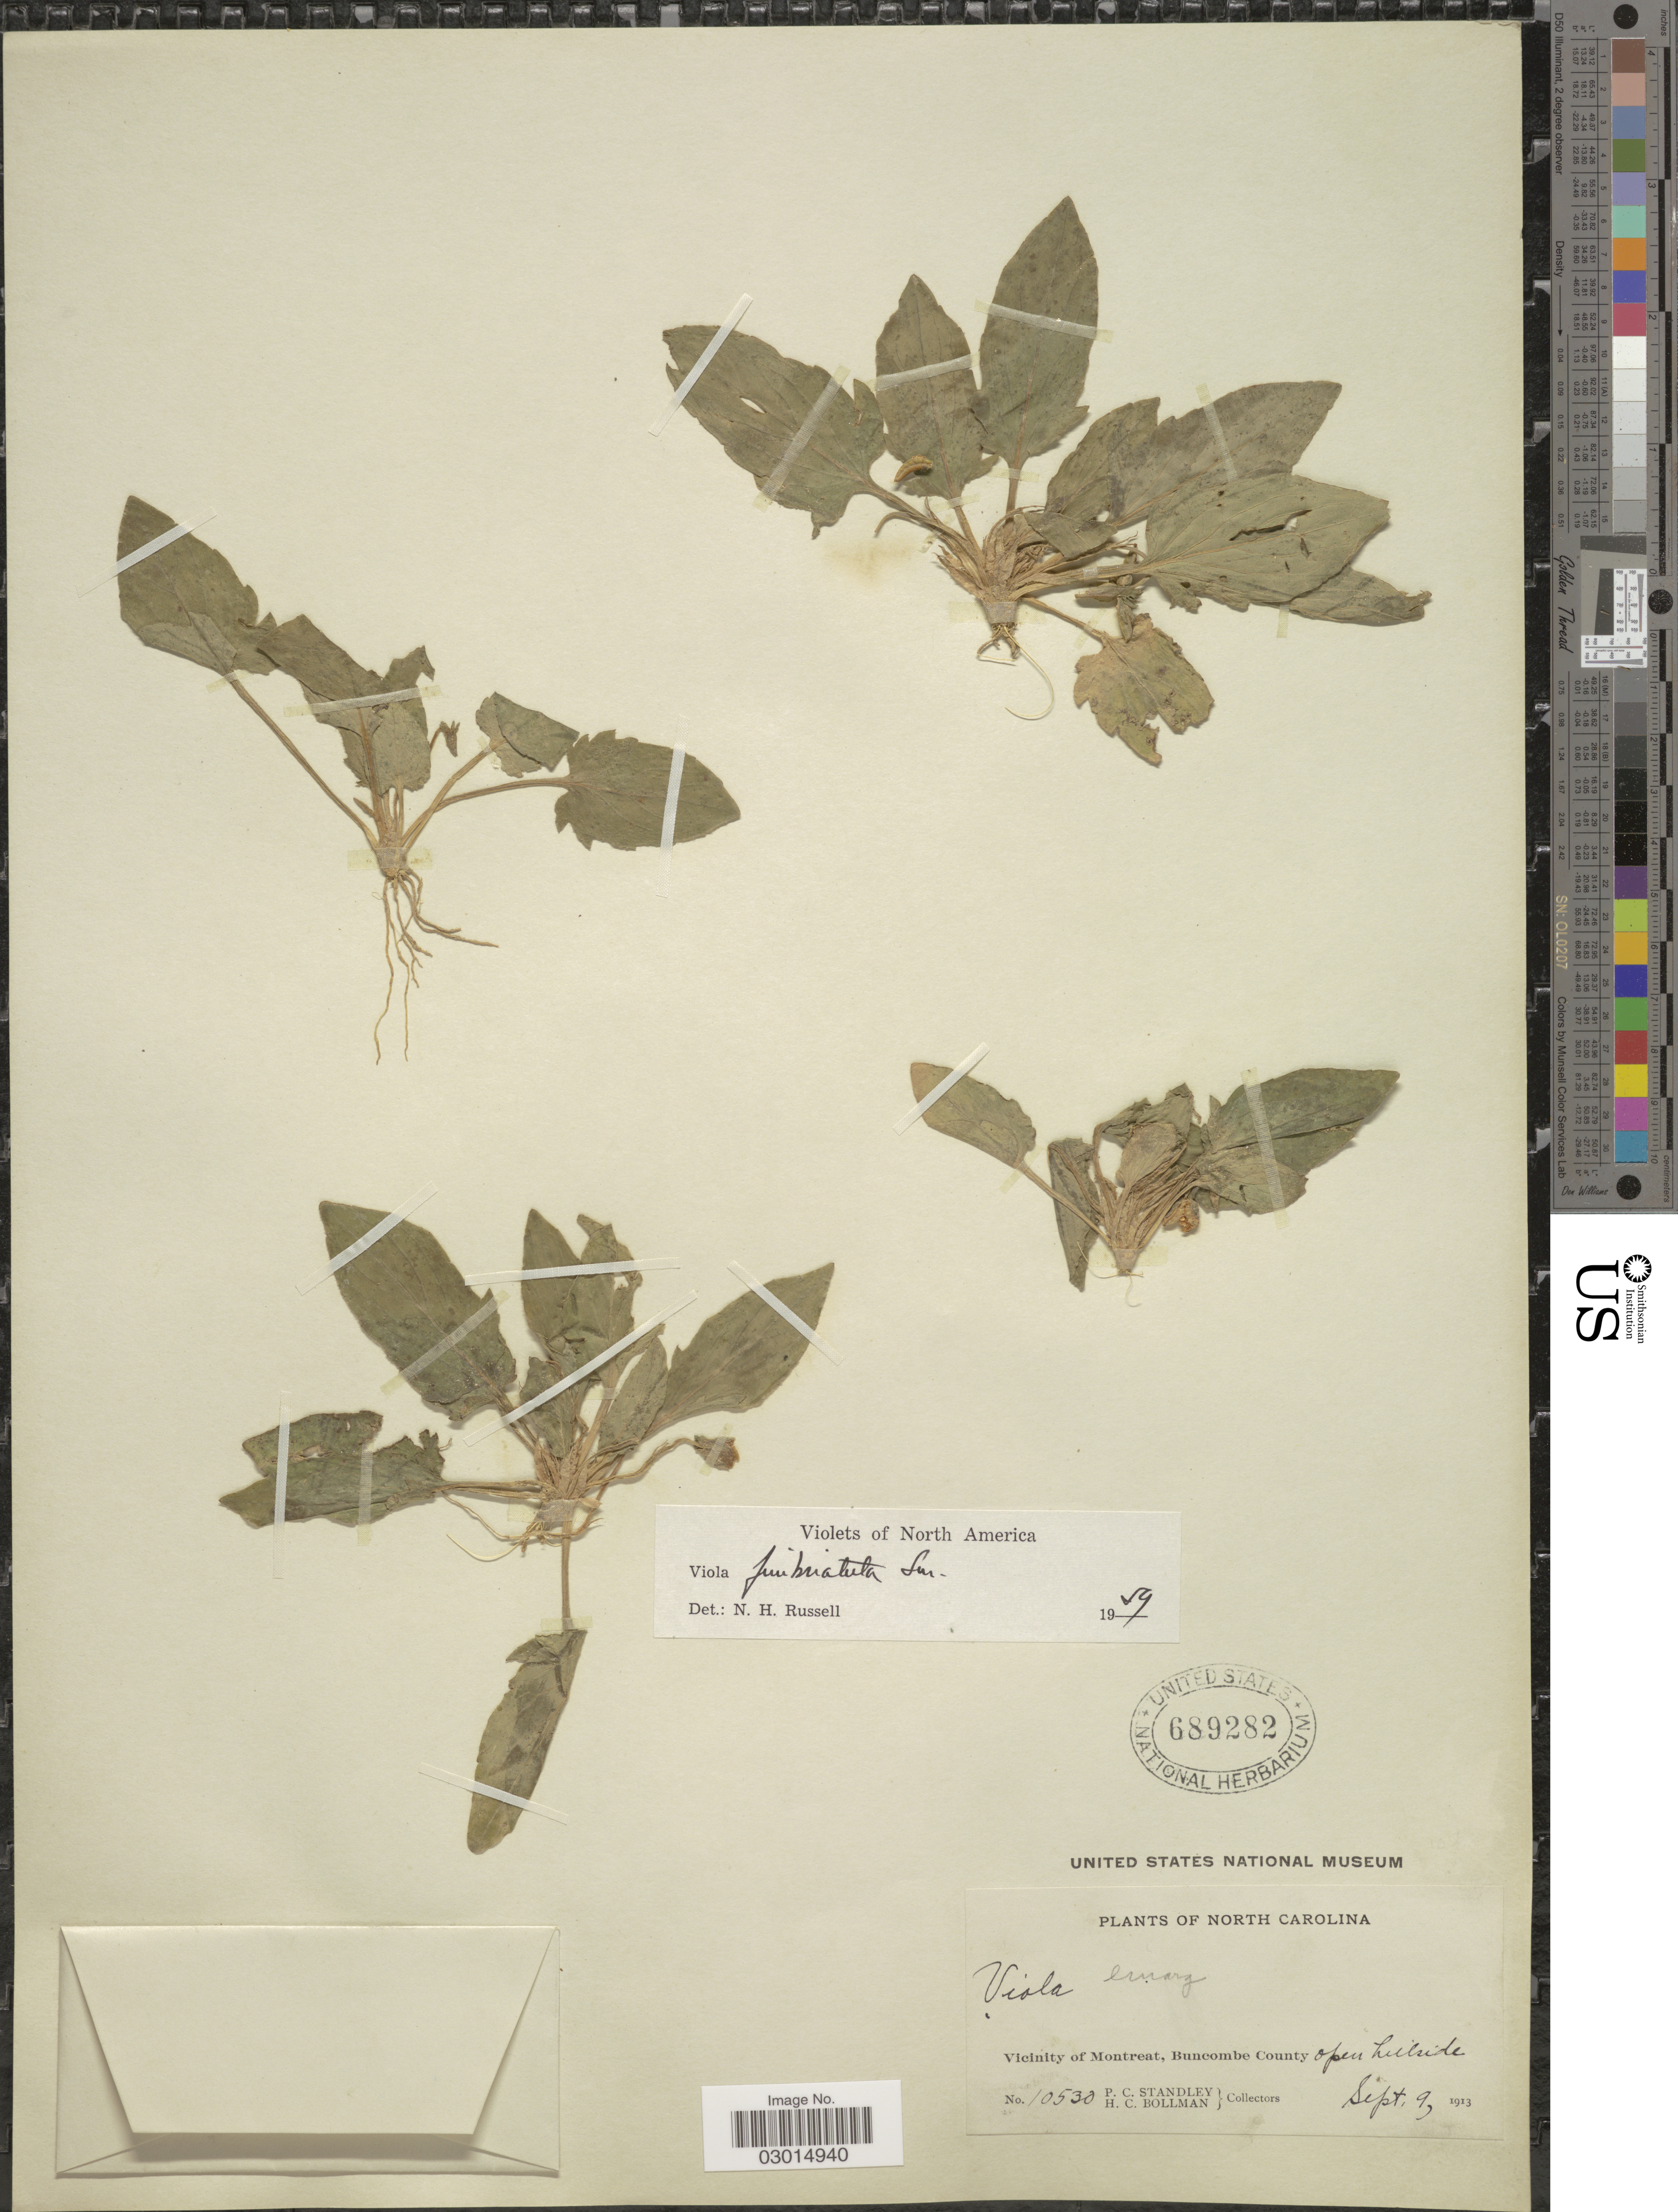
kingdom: Plantae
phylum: Tracheophyta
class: Magnoliopsida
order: Malpighiales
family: Violaceae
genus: Viola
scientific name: Viola fimbriatula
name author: Small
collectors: P. C. Standley & H. C. Bollman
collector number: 10530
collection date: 1913-09-09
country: United States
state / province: North Carolina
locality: Vicinity of Montreat, Bumcombe County open hillside.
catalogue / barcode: US 689282